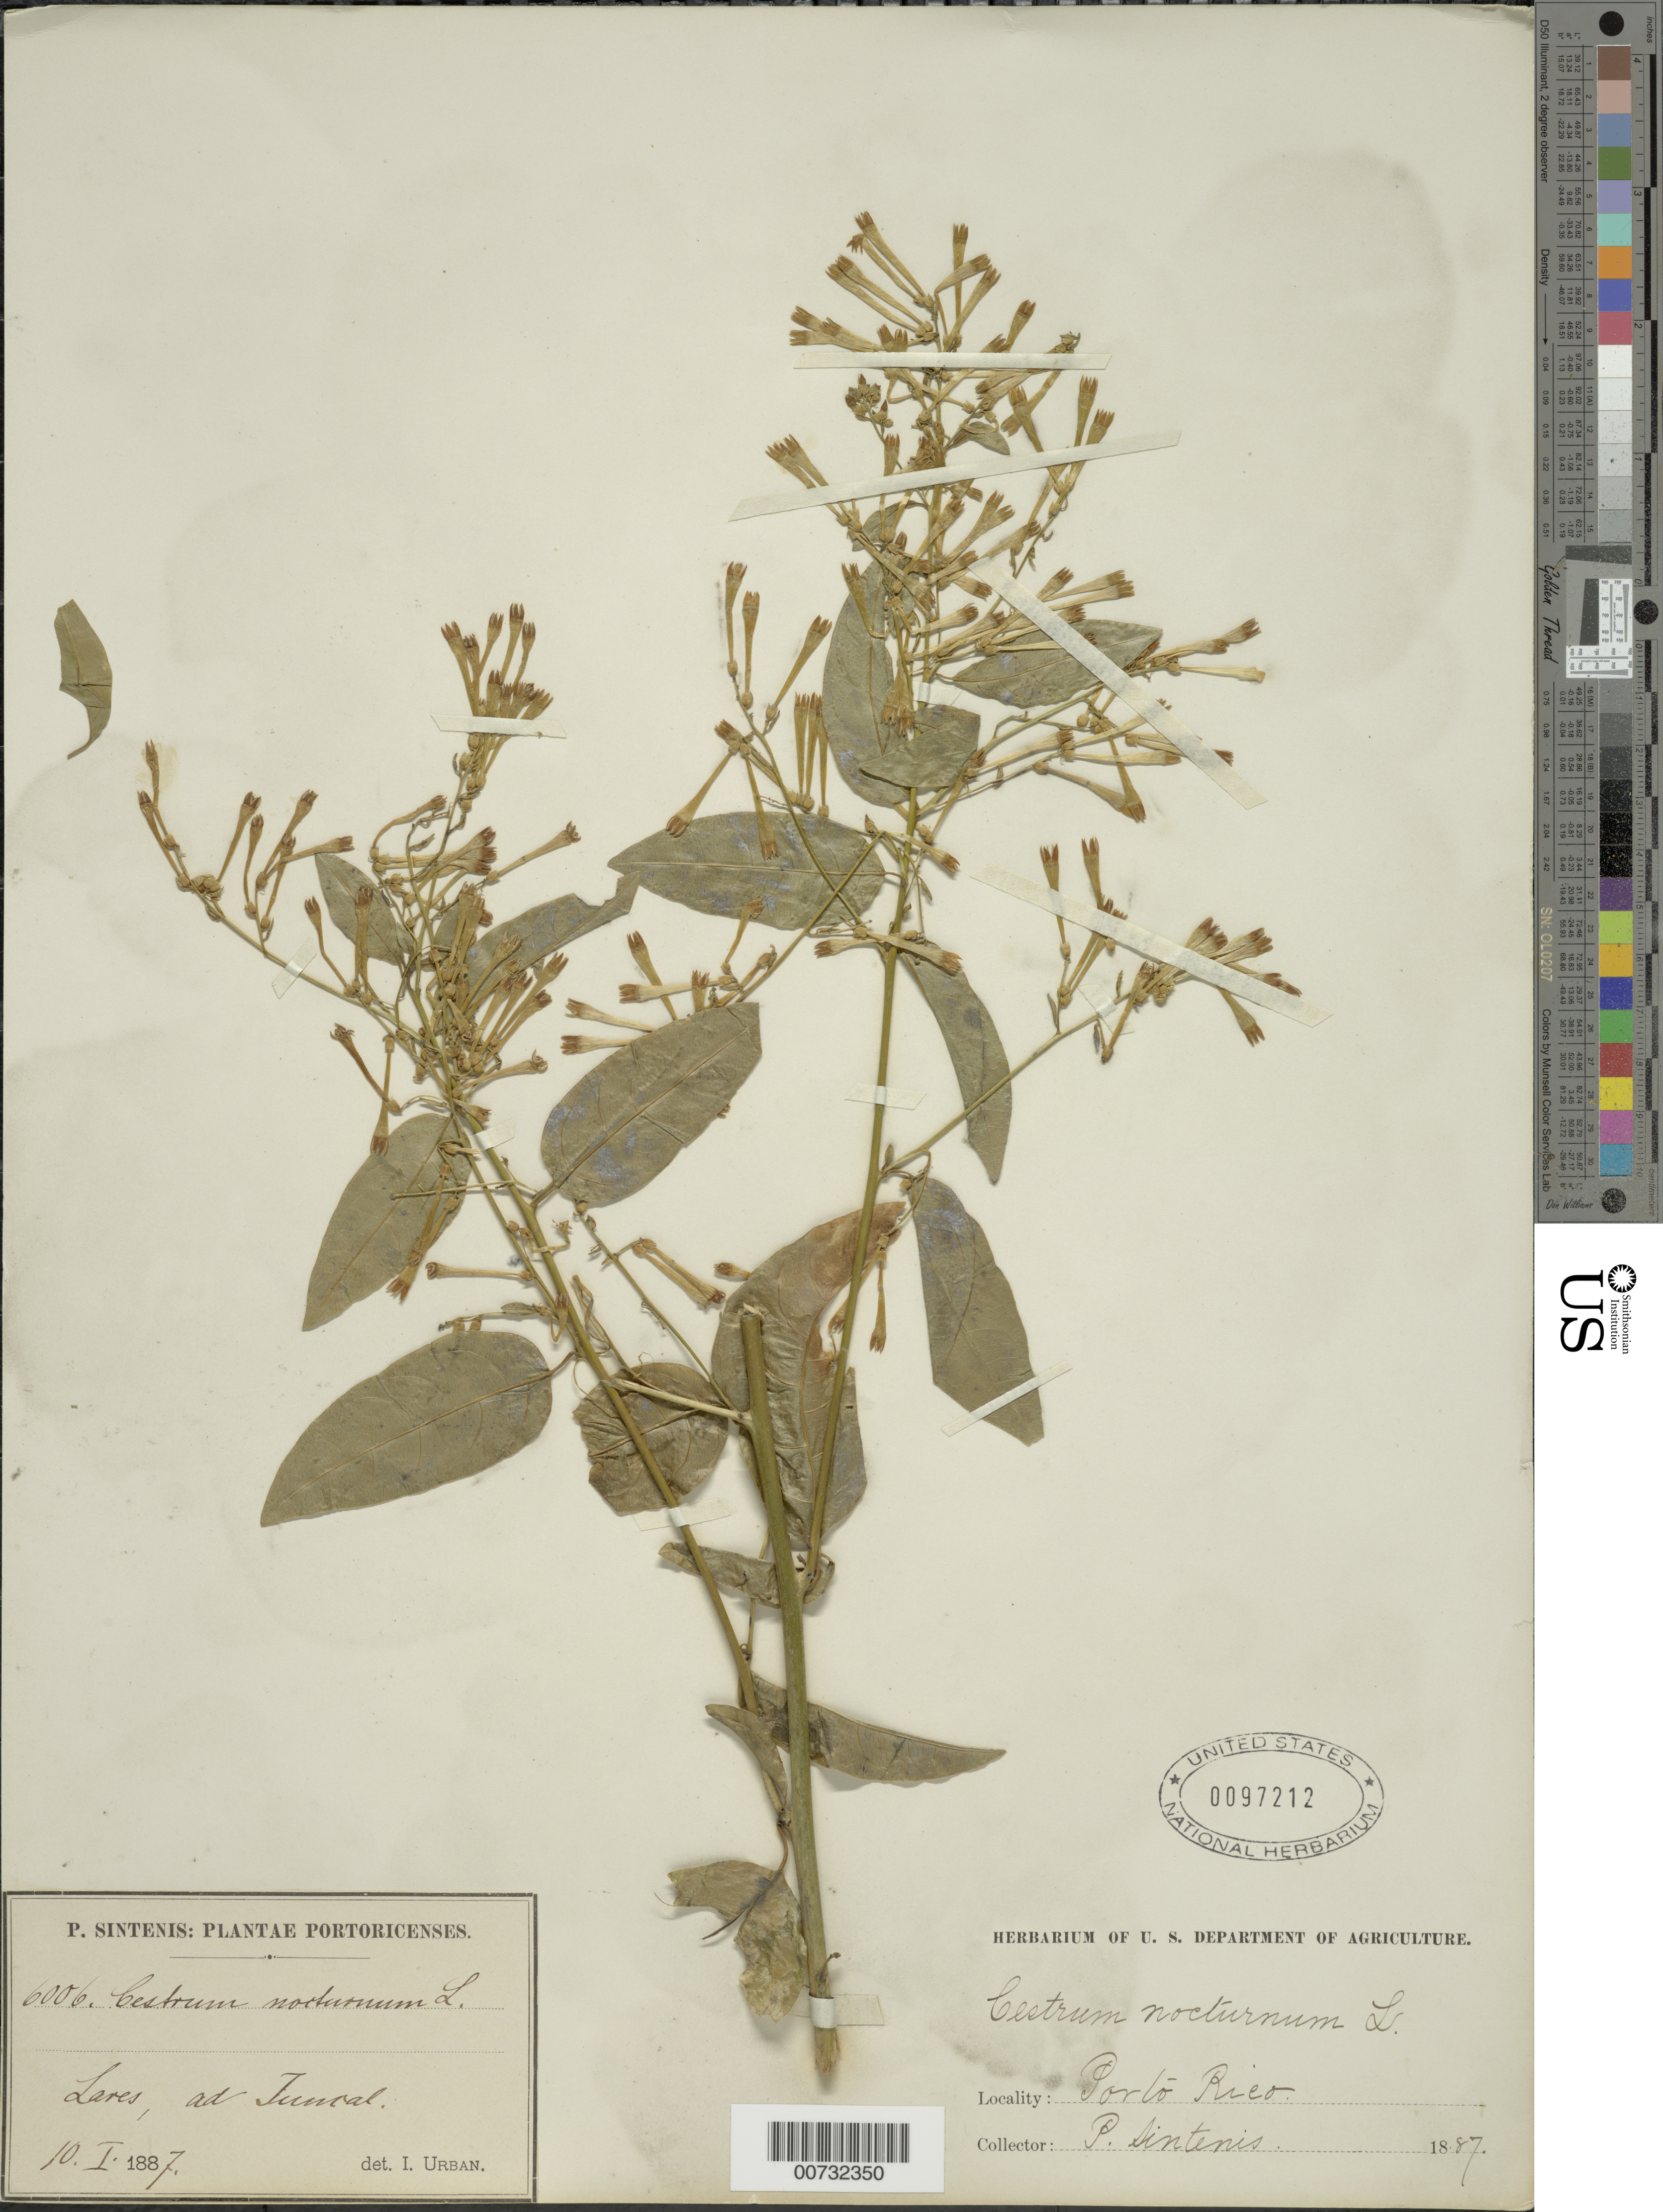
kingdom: Plantae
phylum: Tracheophyta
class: Magnoliopsida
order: Solanales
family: Solanaceae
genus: Cestrum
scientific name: Cestrum nocturnum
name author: L.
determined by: Urban, Ignatz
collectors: P. Sintenis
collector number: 6006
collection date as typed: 10 Jan 1887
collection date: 1887-01-10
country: Puerto Rico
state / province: Lares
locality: Lares, ad Juncal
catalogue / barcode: US 97212